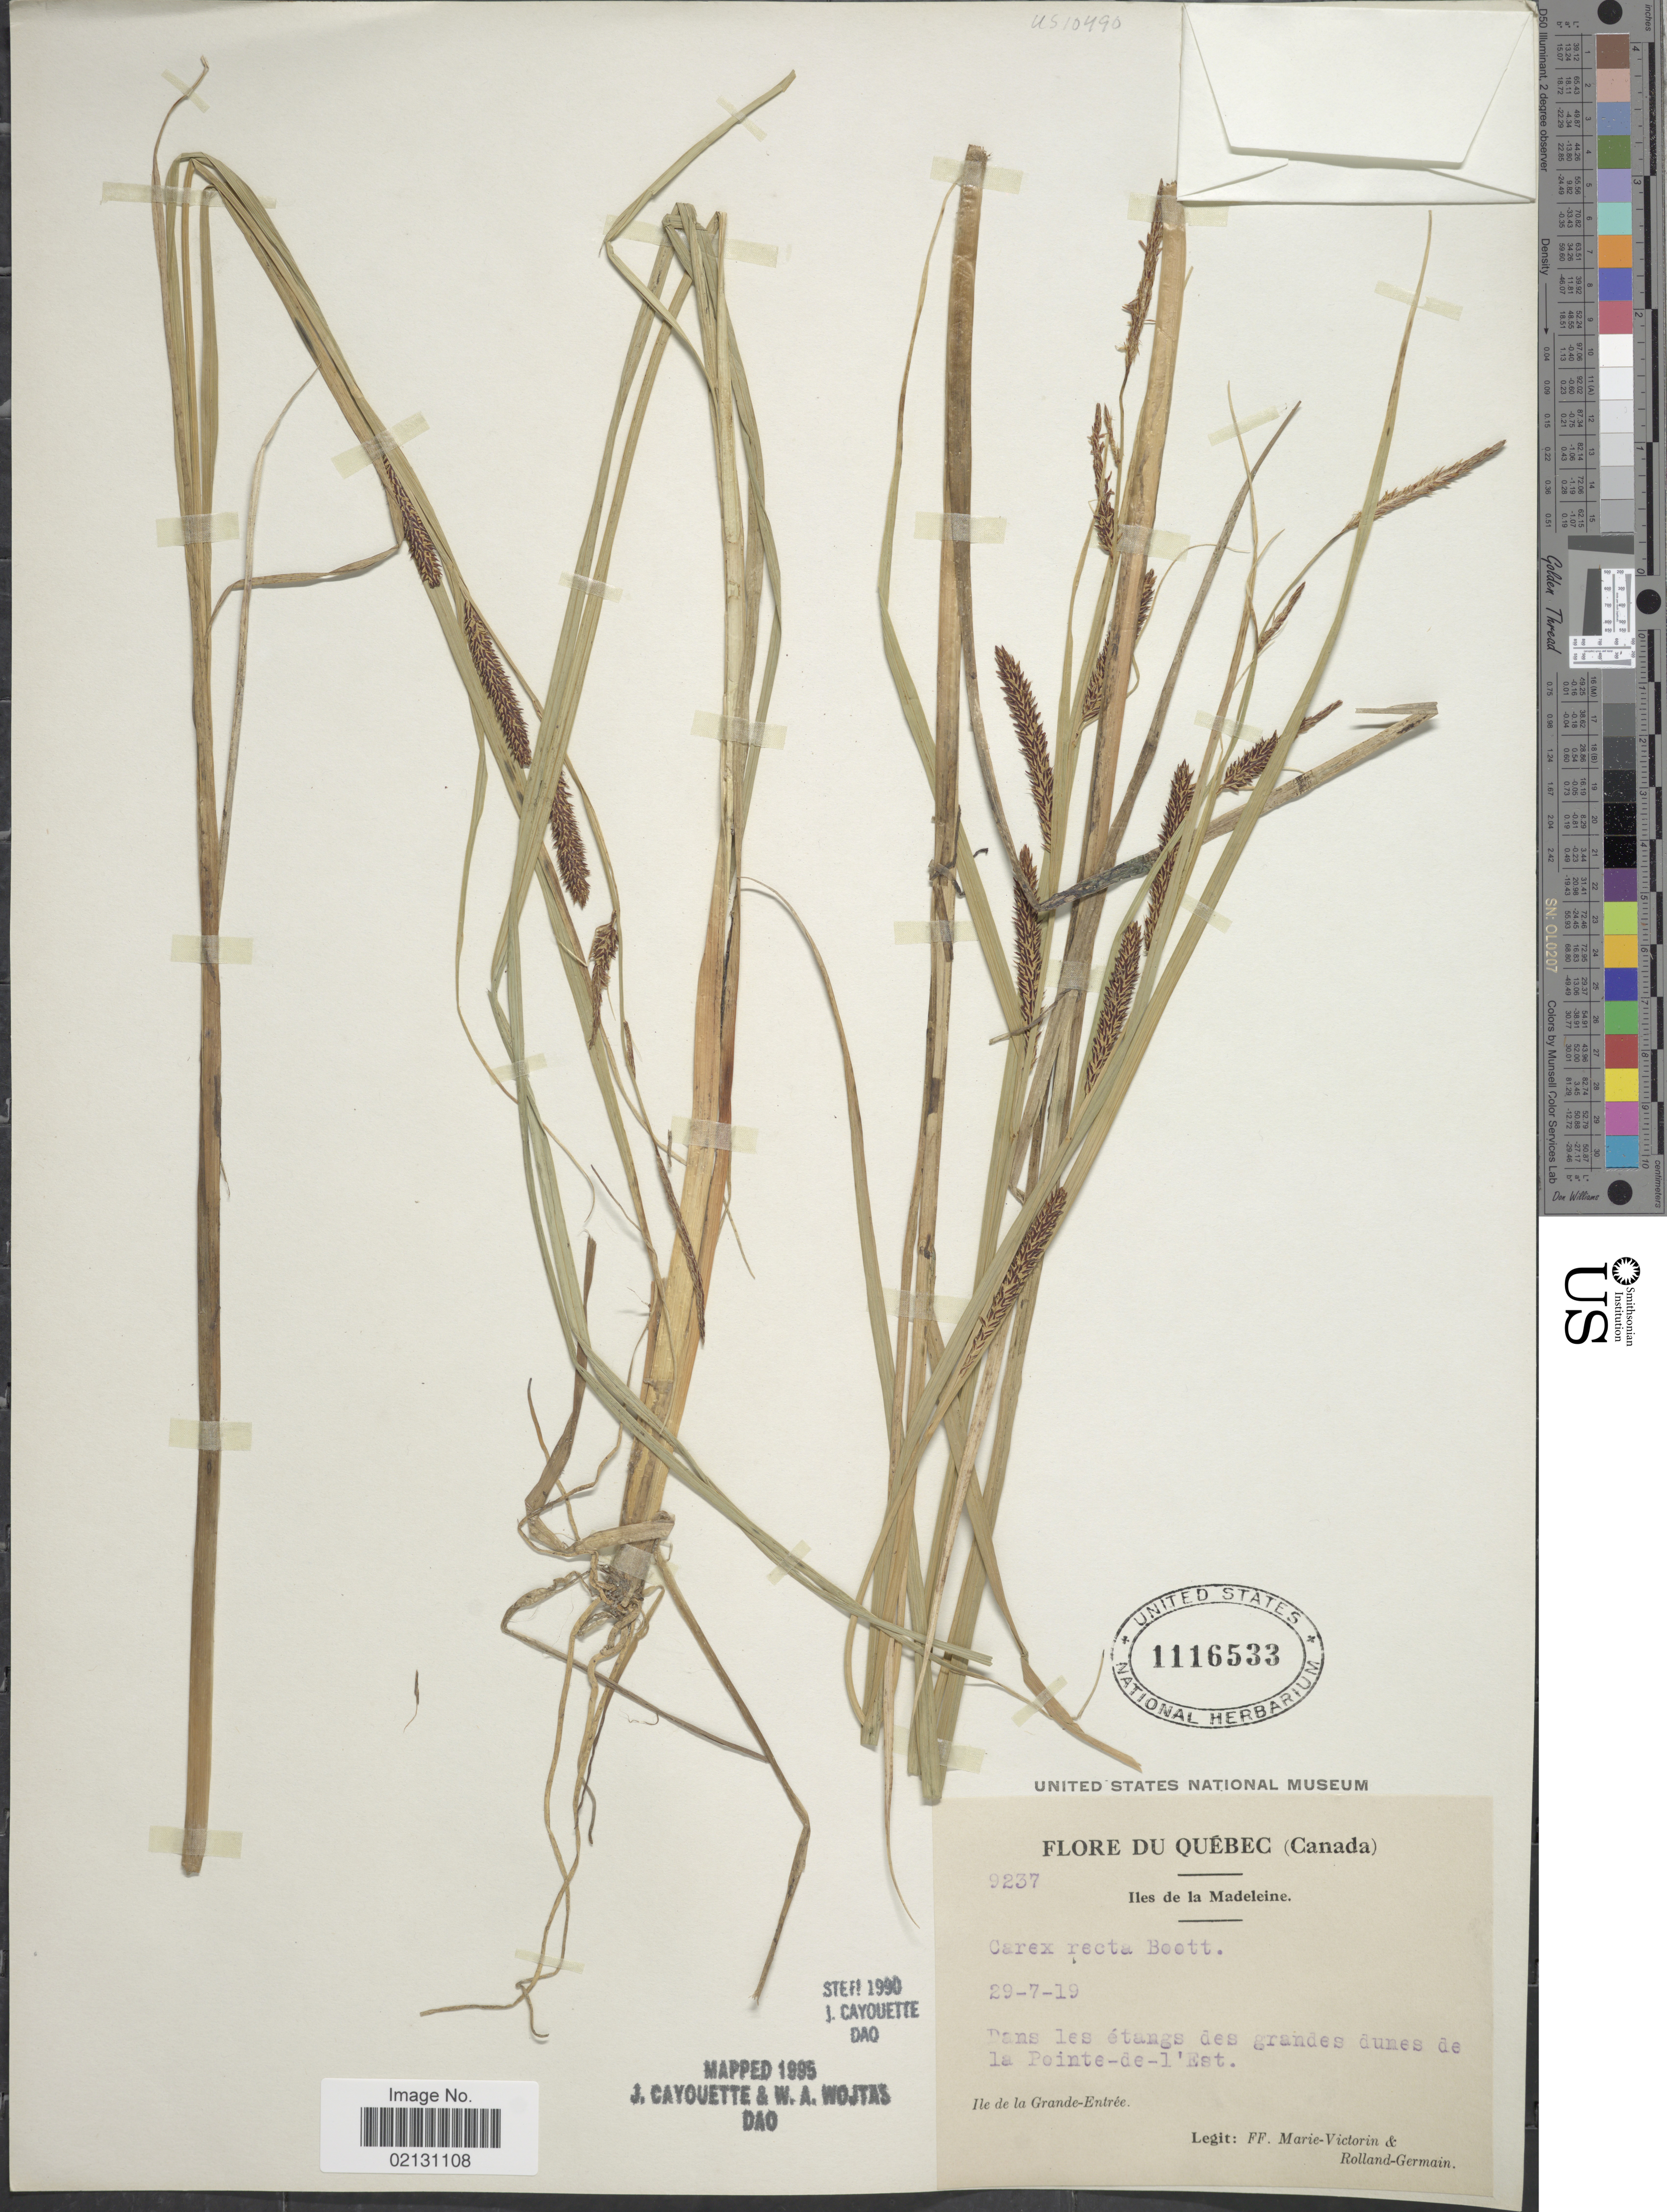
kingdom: Plantae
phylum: Tracheophyta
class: Liliopsida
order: Poales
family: Cyperaceae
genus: Carex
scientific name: Carex recta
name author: Boott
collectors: F. Marie-Victorin & Rolland-Germain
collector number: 9237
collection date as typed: Transcribed d/m/y: 29/7/19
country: Canada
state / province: Quebec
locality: Iles de la Madeleine, Dans les étangs des grandes dunes de la Pointe-de-l'Est, Ile de la Grande-Entrée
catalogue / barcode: US 1116533